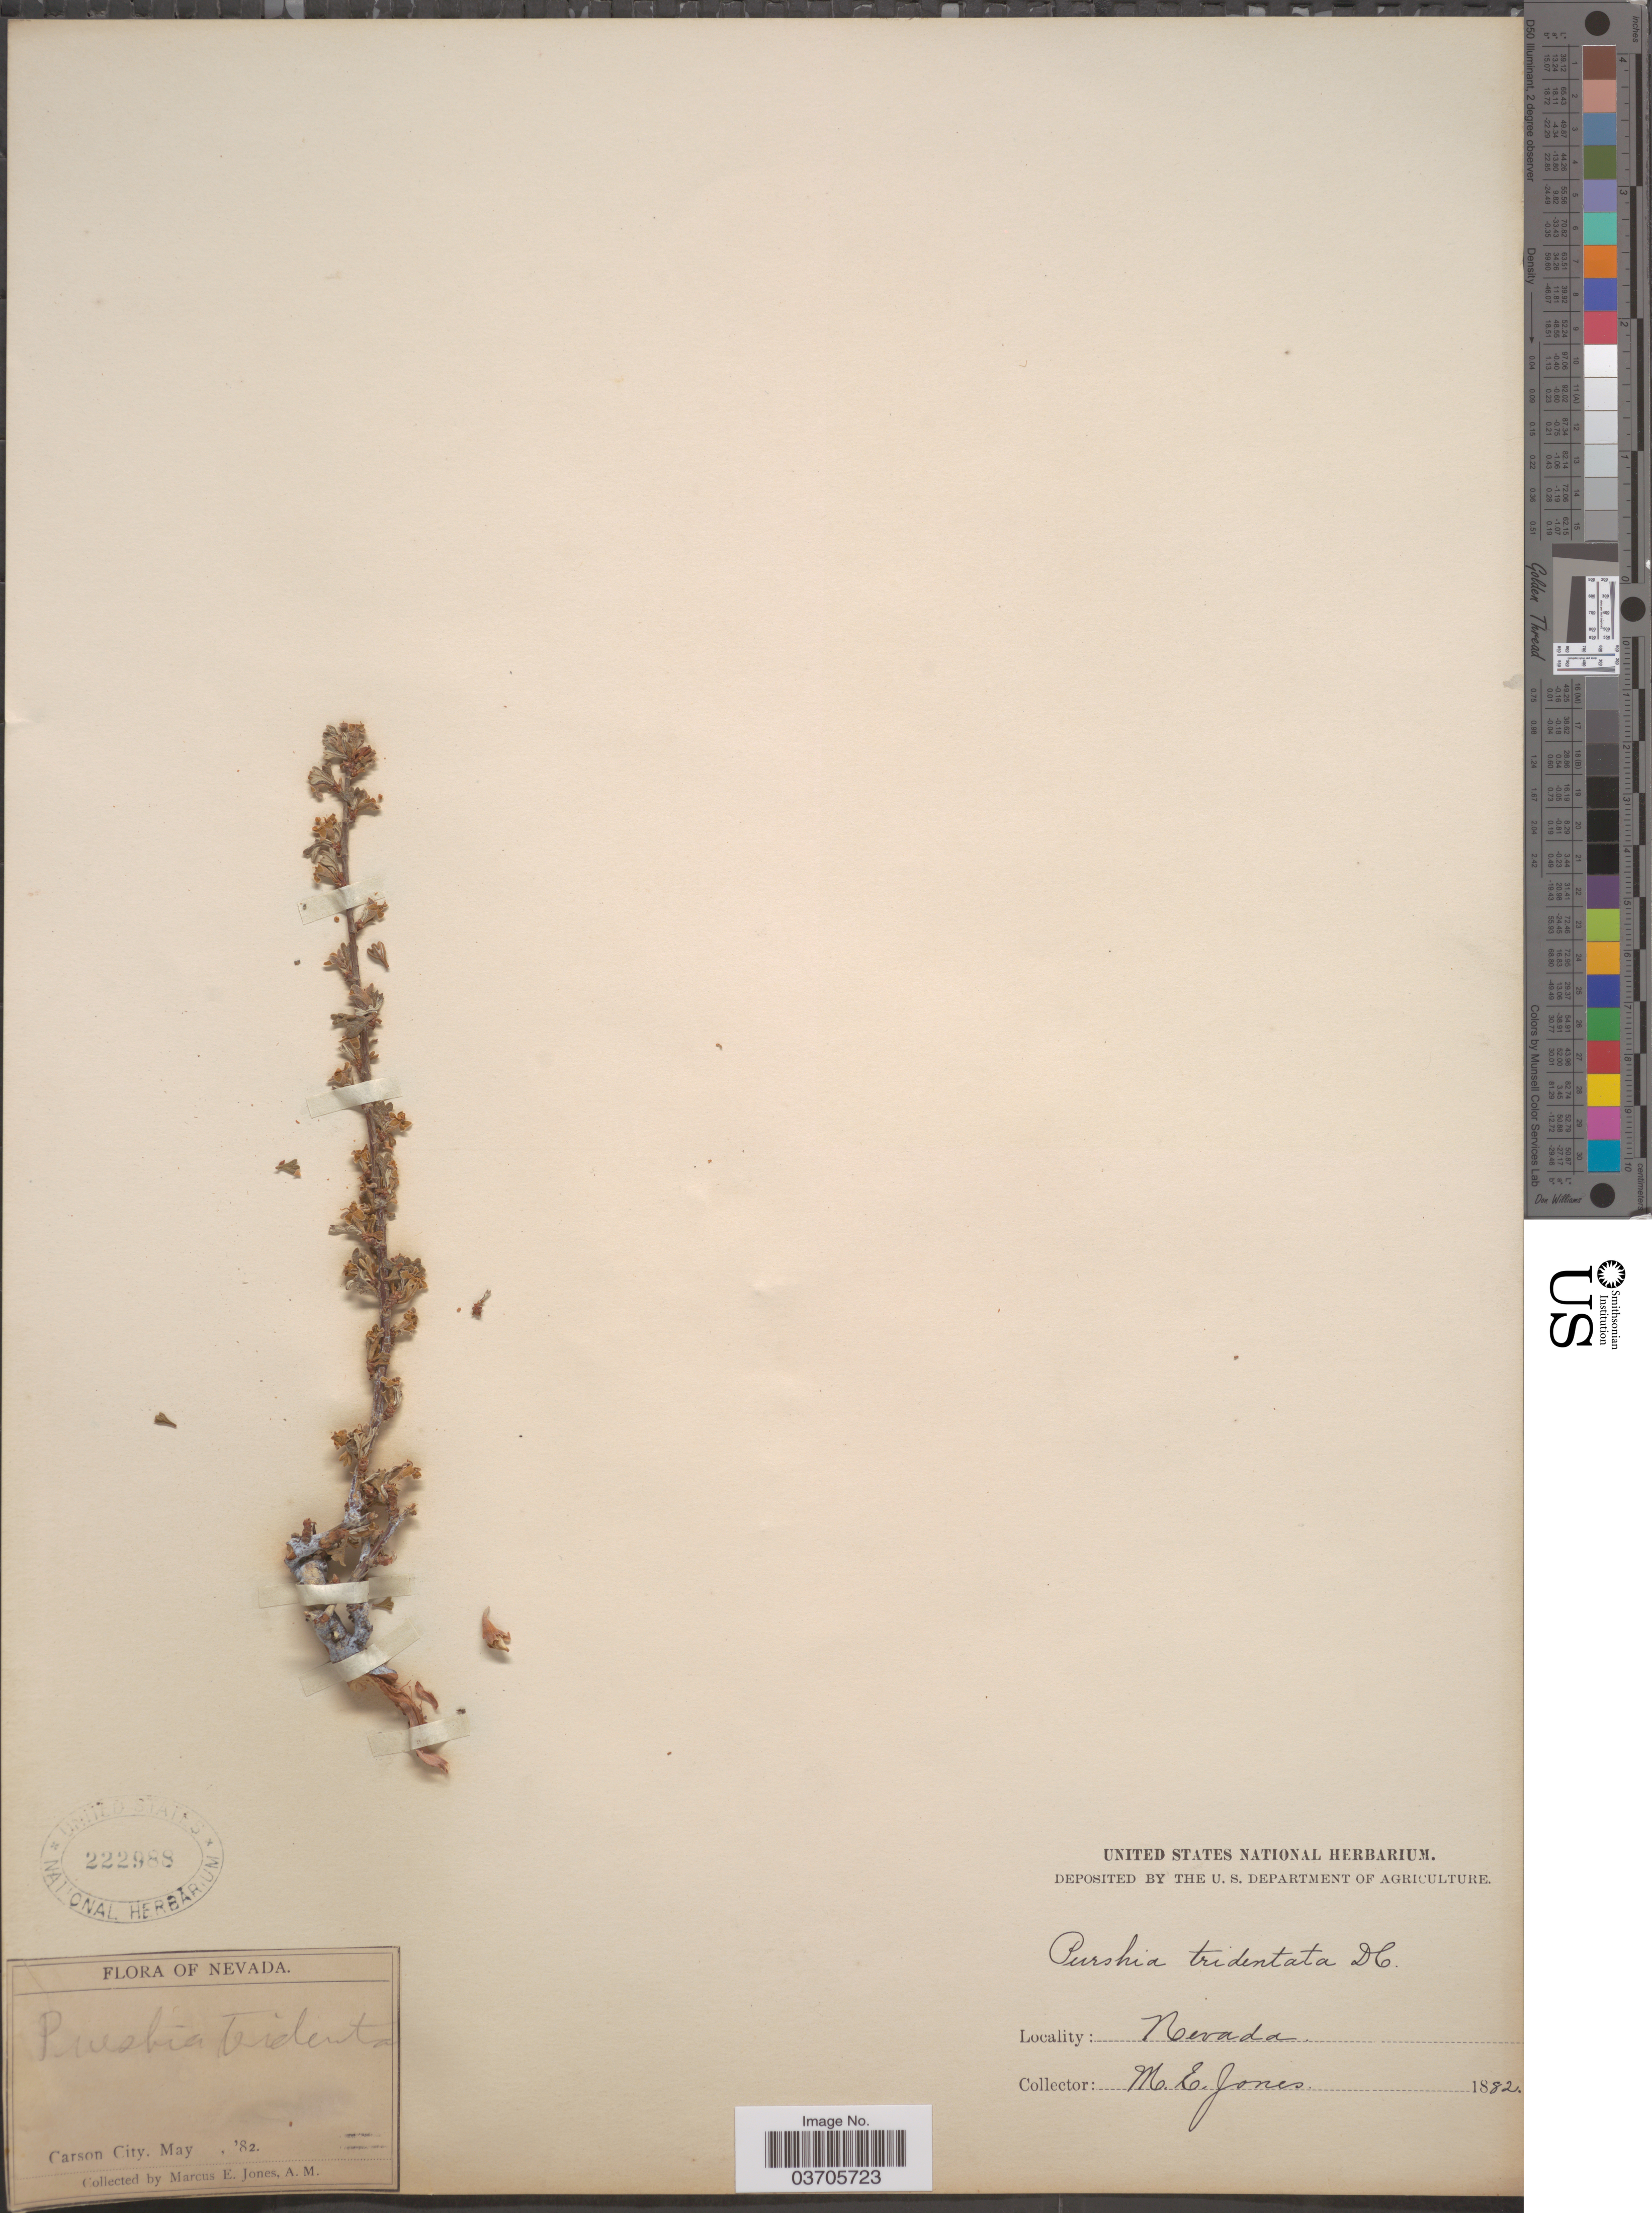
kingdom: Plantae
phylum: Tracheophyta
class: Magnoliopsida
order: Rosales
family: Rosaceae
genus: Purshia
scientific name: Purshia tridentata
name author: (Pursh) DC.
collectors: M. E. Jones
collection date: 1882-05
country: United States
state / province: Nevada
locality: Carson City.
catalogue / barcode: US 222988